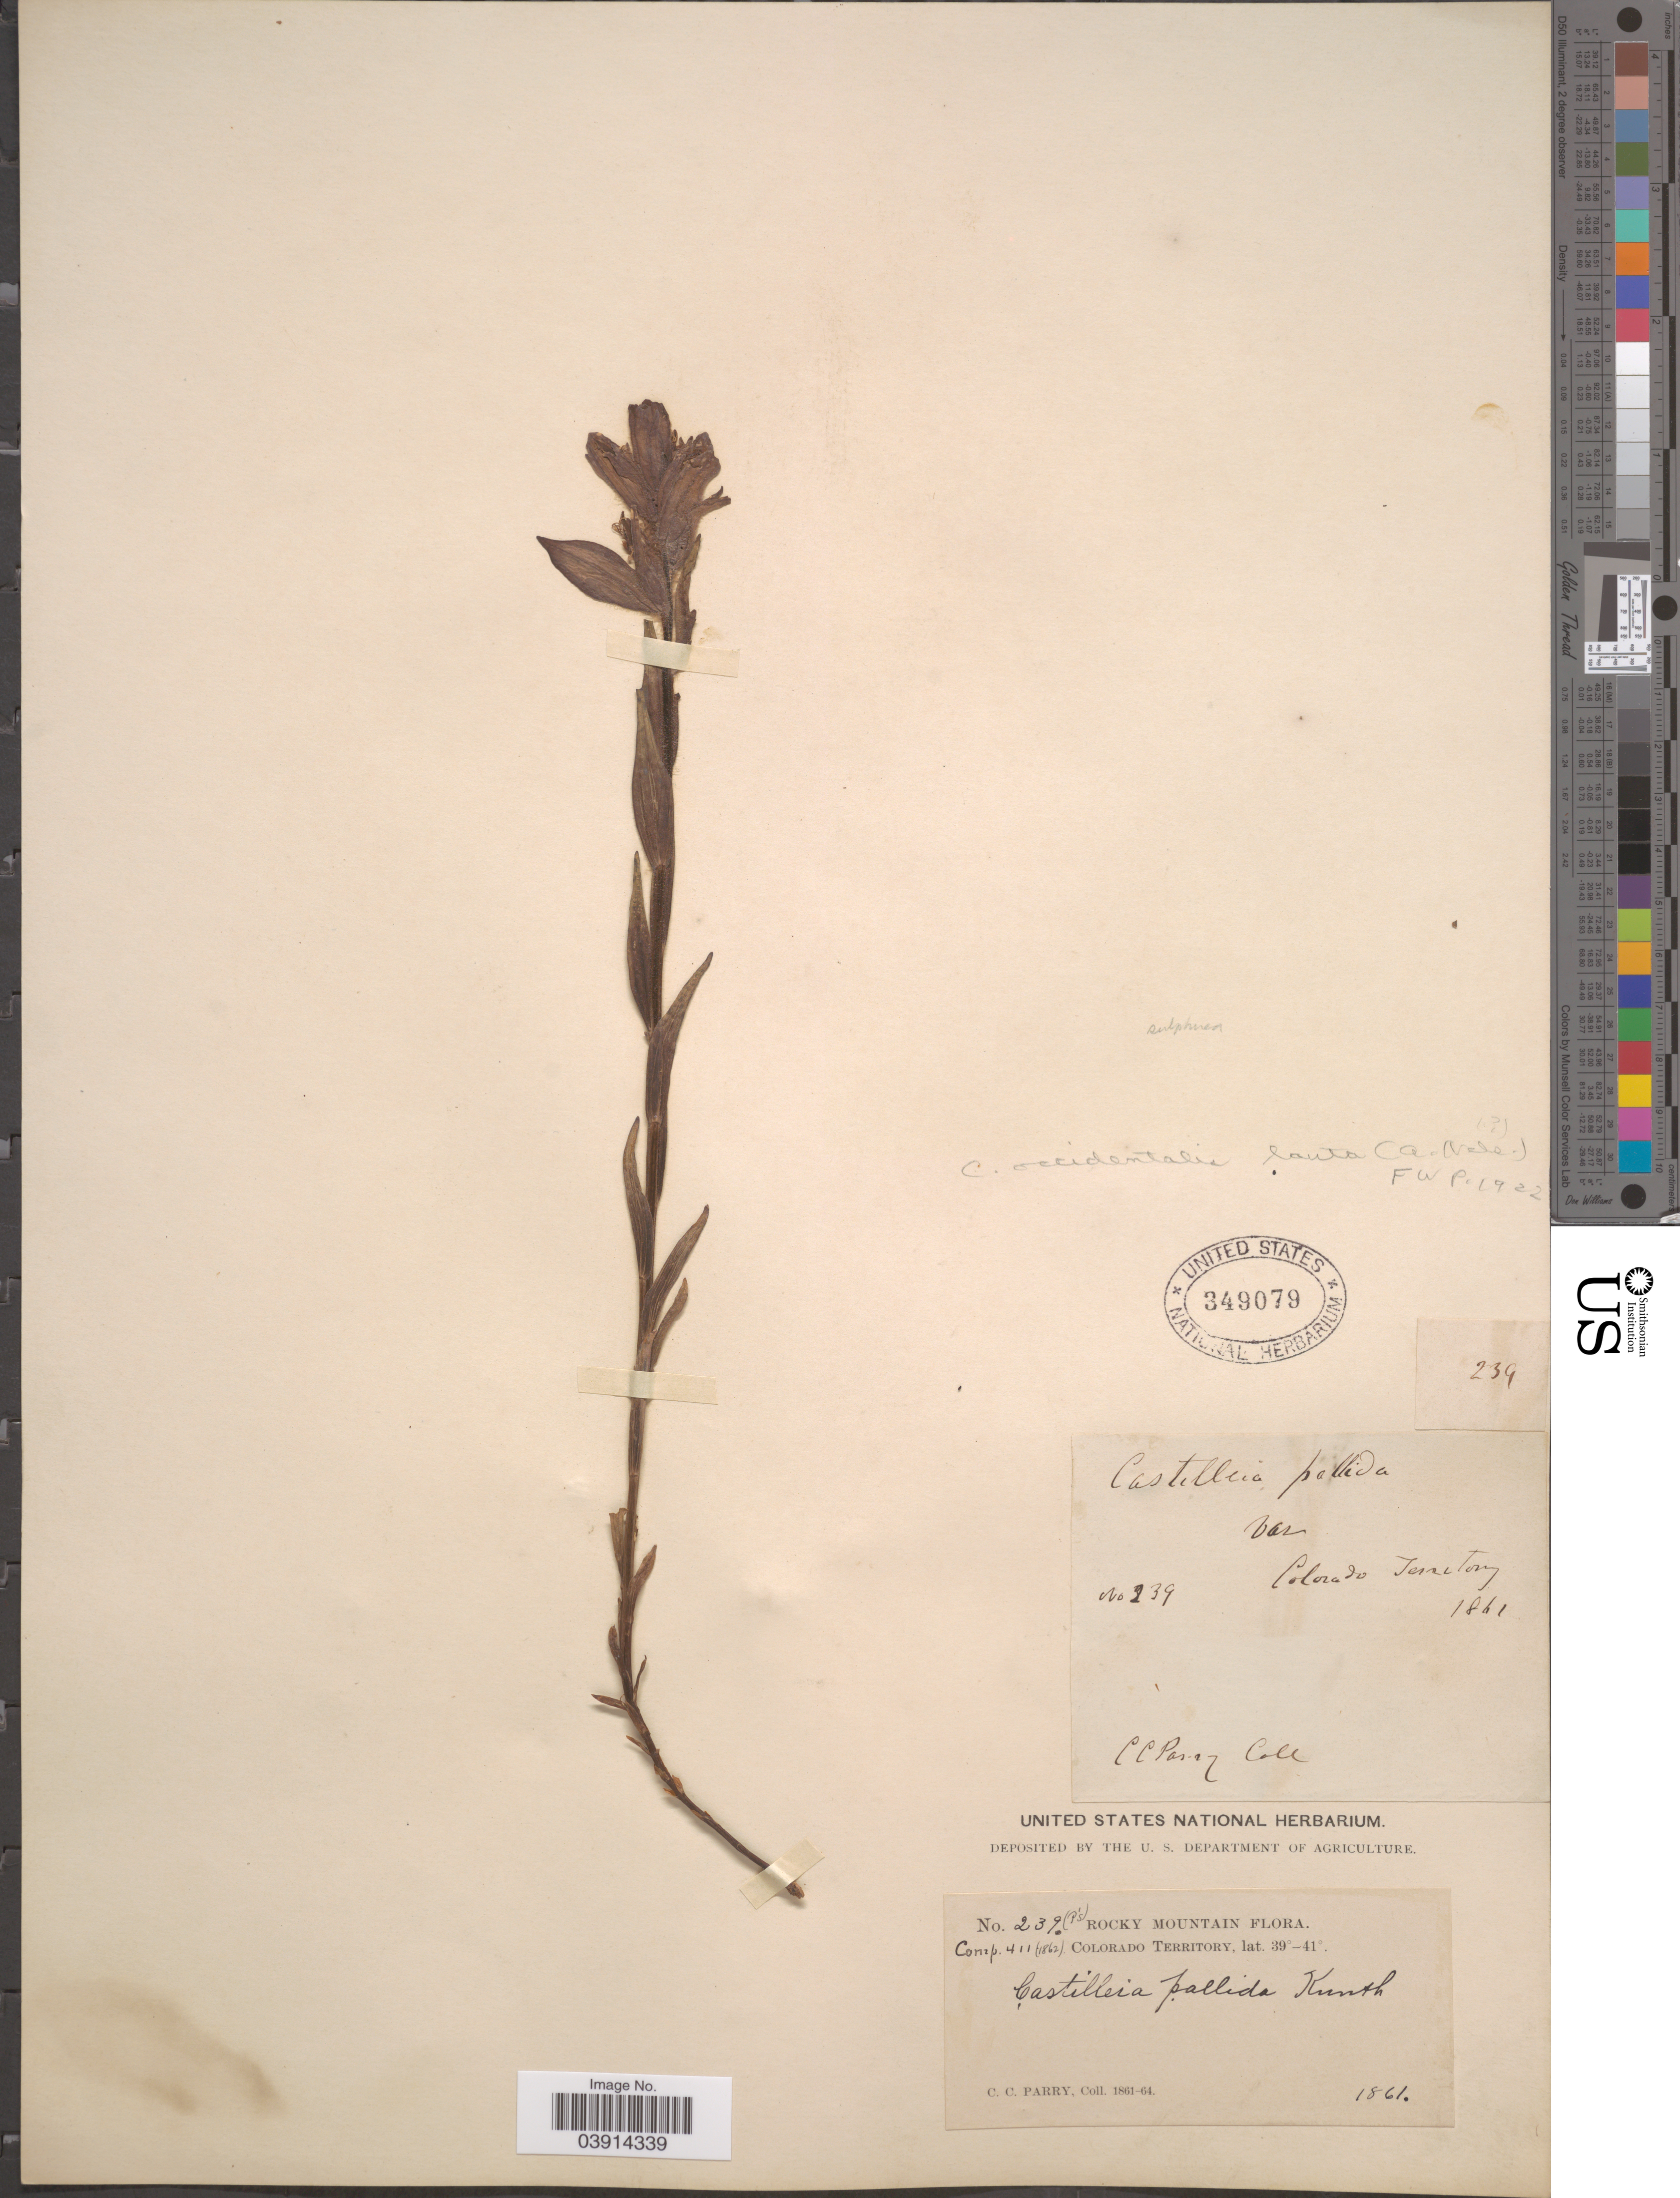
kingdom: Plantae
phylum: Tracheophyta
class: Magnoliopsida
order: Lamiales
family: Orobanchaceae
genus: Castilleja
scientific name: Castilleja sulphurea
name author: Rydb.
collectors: C. C. Parry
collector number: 239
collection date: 1861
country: United States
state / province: Colorado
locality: Colorado Territory. Rocky Mountain.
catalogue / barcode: US 349079